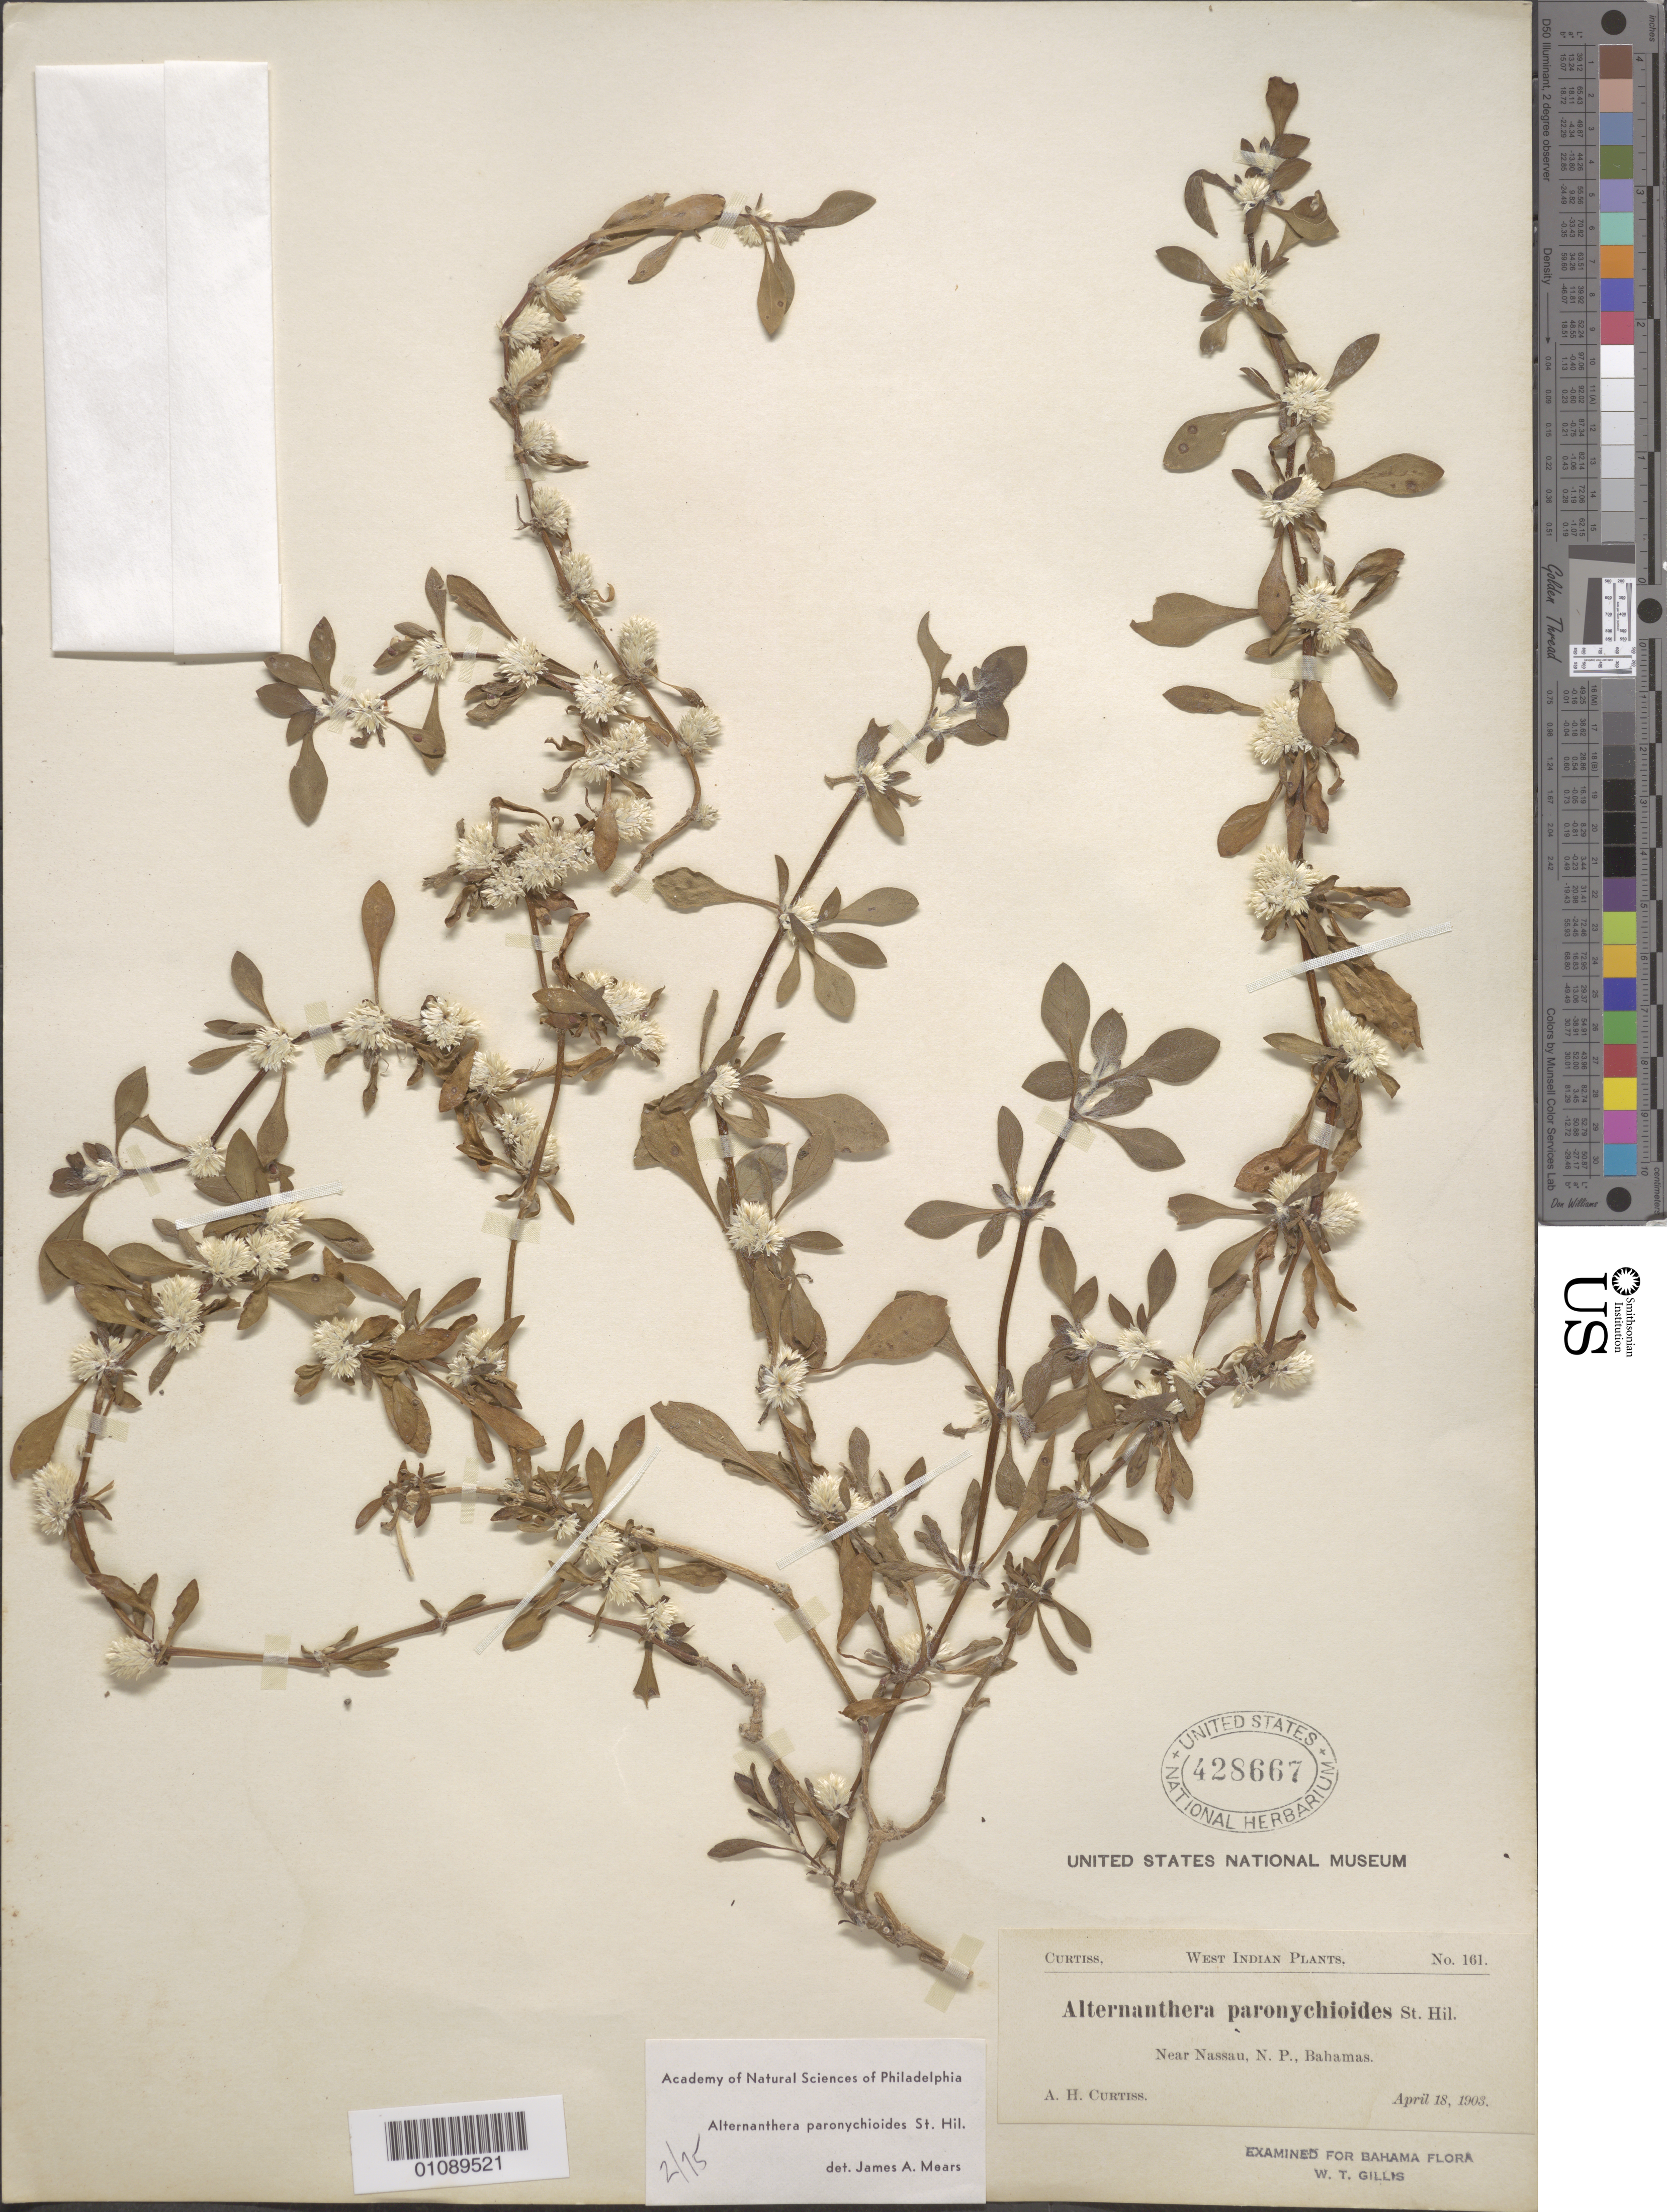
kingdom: Plantae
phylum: Tracheophyta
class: Magnoliopsida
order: Caryophyllales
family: Amaranthaceae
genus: Alternanthera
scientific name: Alternanthera paronychioides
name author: A. St.-Hil.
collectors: A. H. Curtiss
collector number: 161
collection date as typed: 18 Apr 1903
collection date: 1903-04-18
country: Bahamas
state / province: New Providence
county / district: Nassau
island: New Providence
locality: Near Nassau.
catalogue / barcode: US 428667